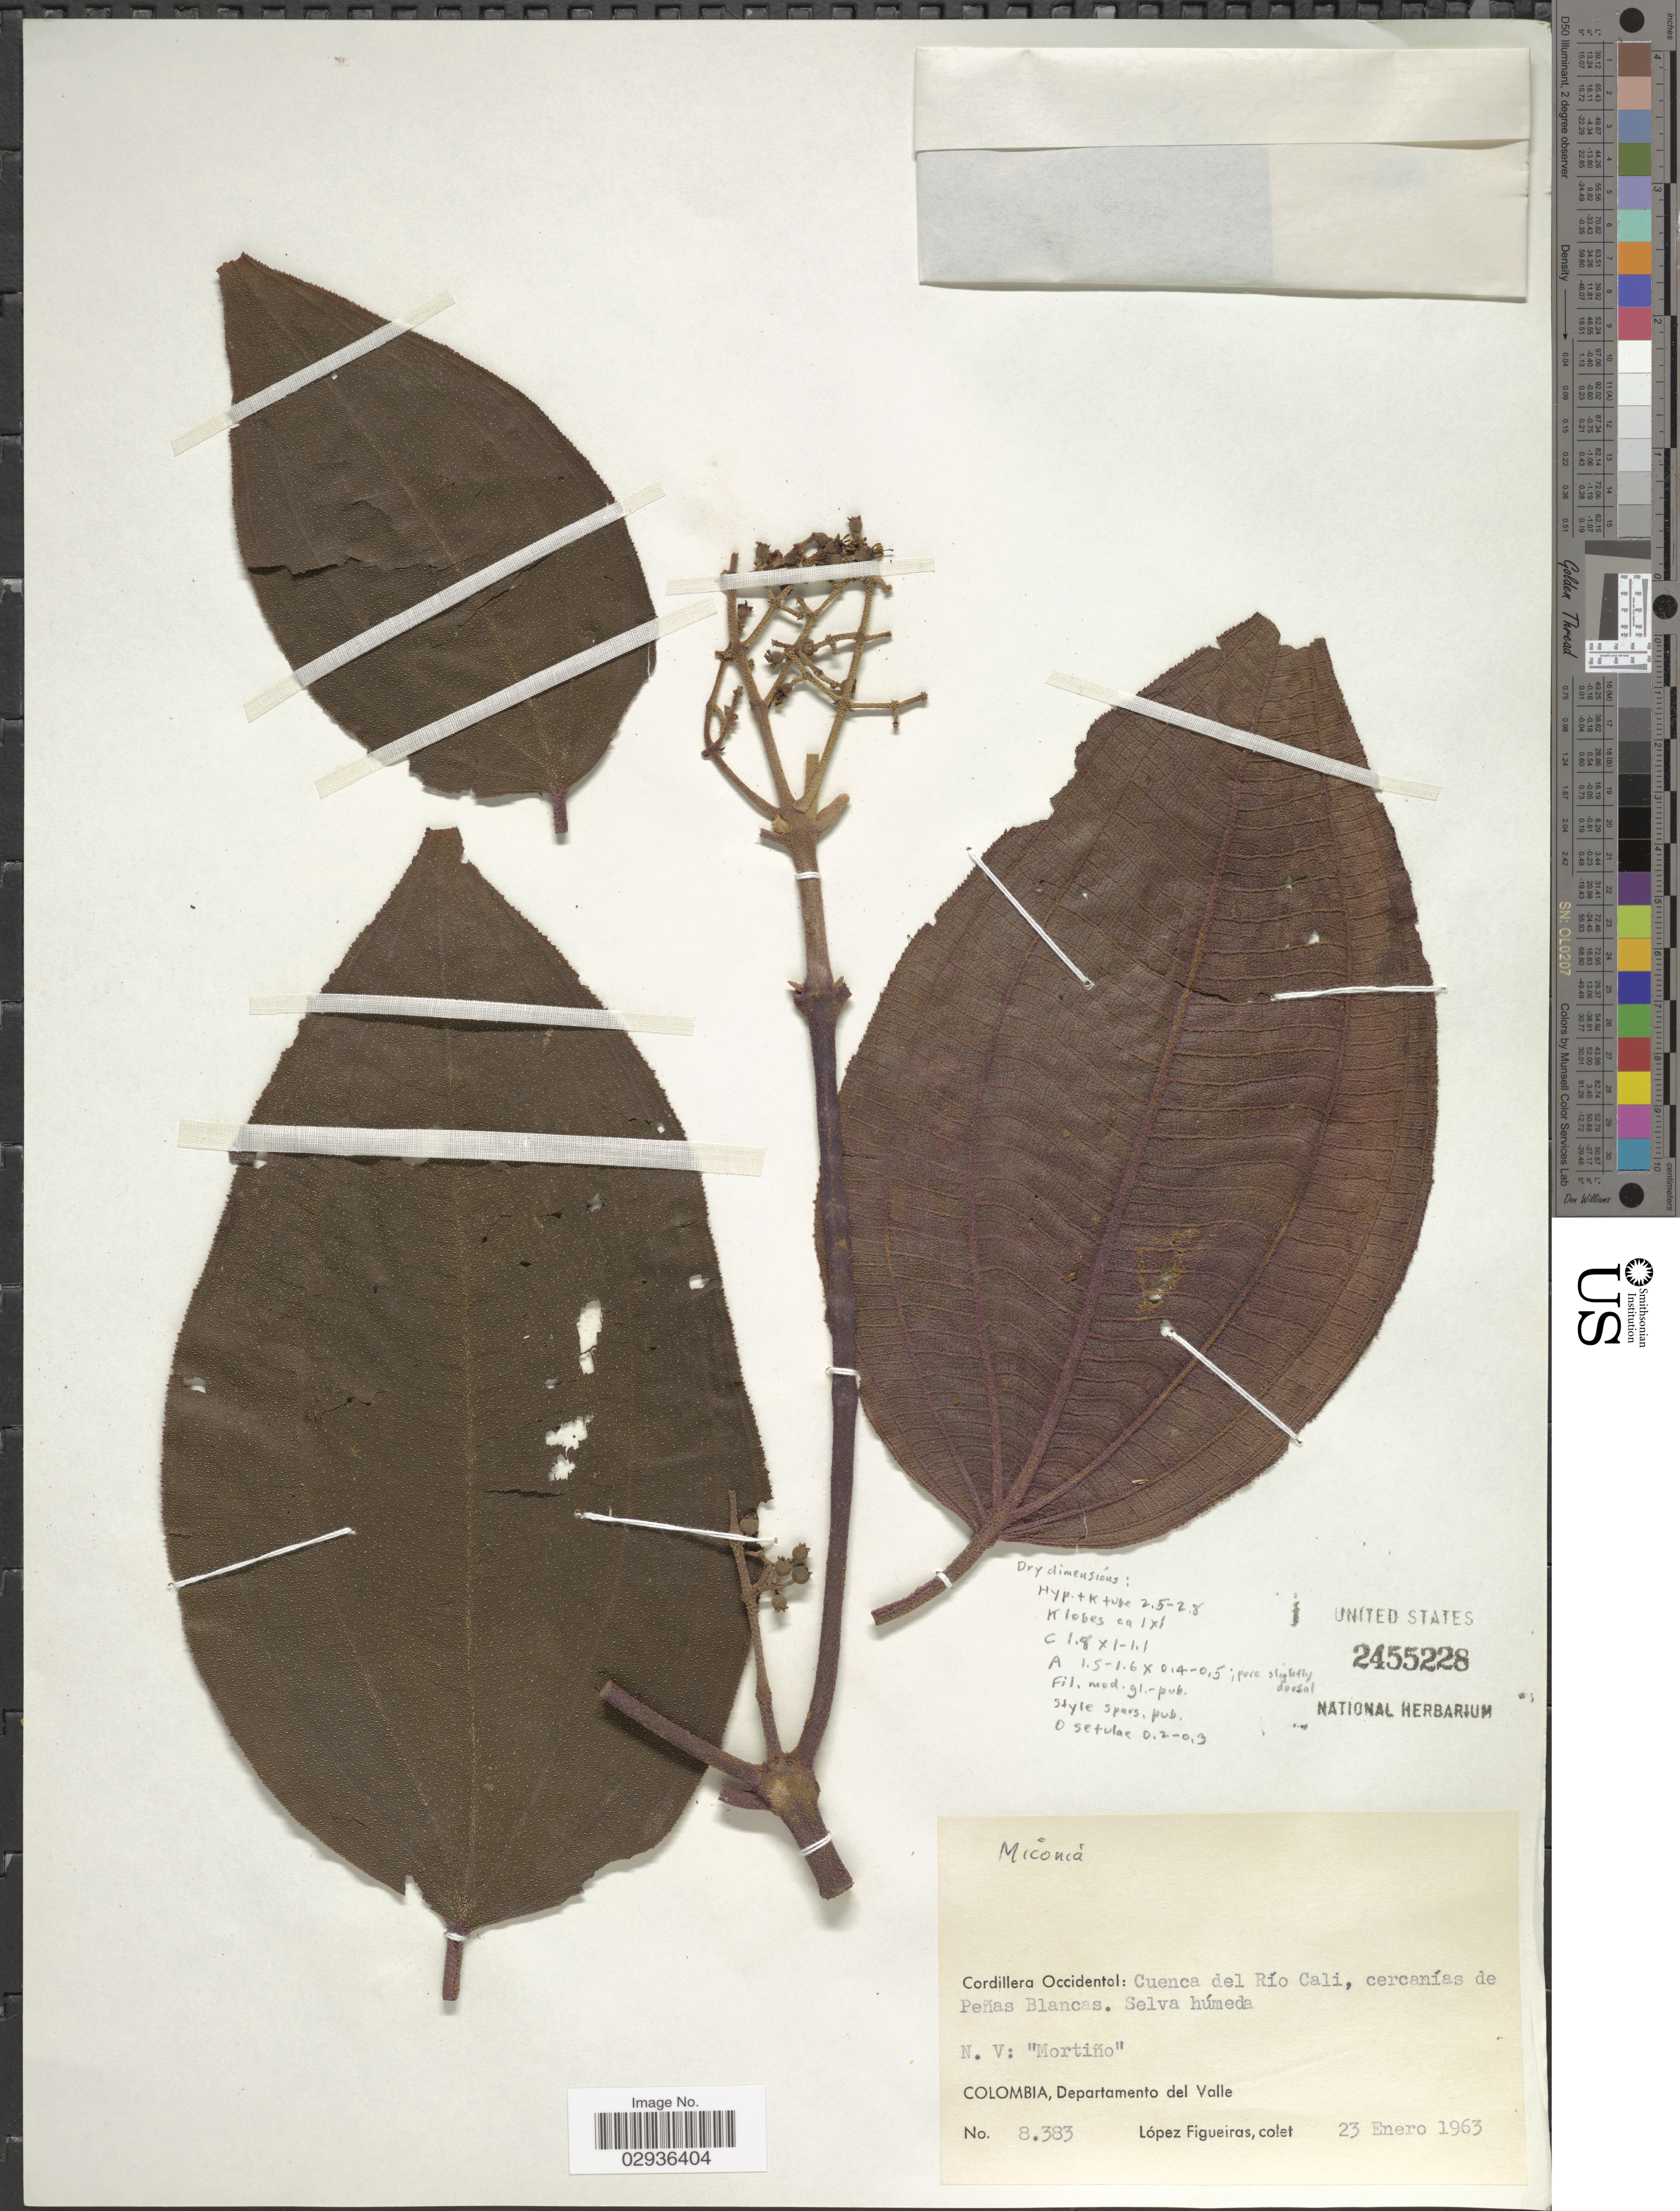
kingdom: Plantae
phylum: Tracheophyta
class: Magnoliopsida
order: Myrtales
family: Melastomataceae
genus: Miconia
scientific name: Miconia asperrima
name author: Triana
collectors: M. López Figueiras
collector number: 8383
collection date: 1963-01-23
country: Colombia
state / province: Valle del Cauca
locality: Cordillera Occidental: Cuenca del Río Cali, cercanías de Peñas Blancas. Departamento del Valle.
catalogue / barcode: US 2455228